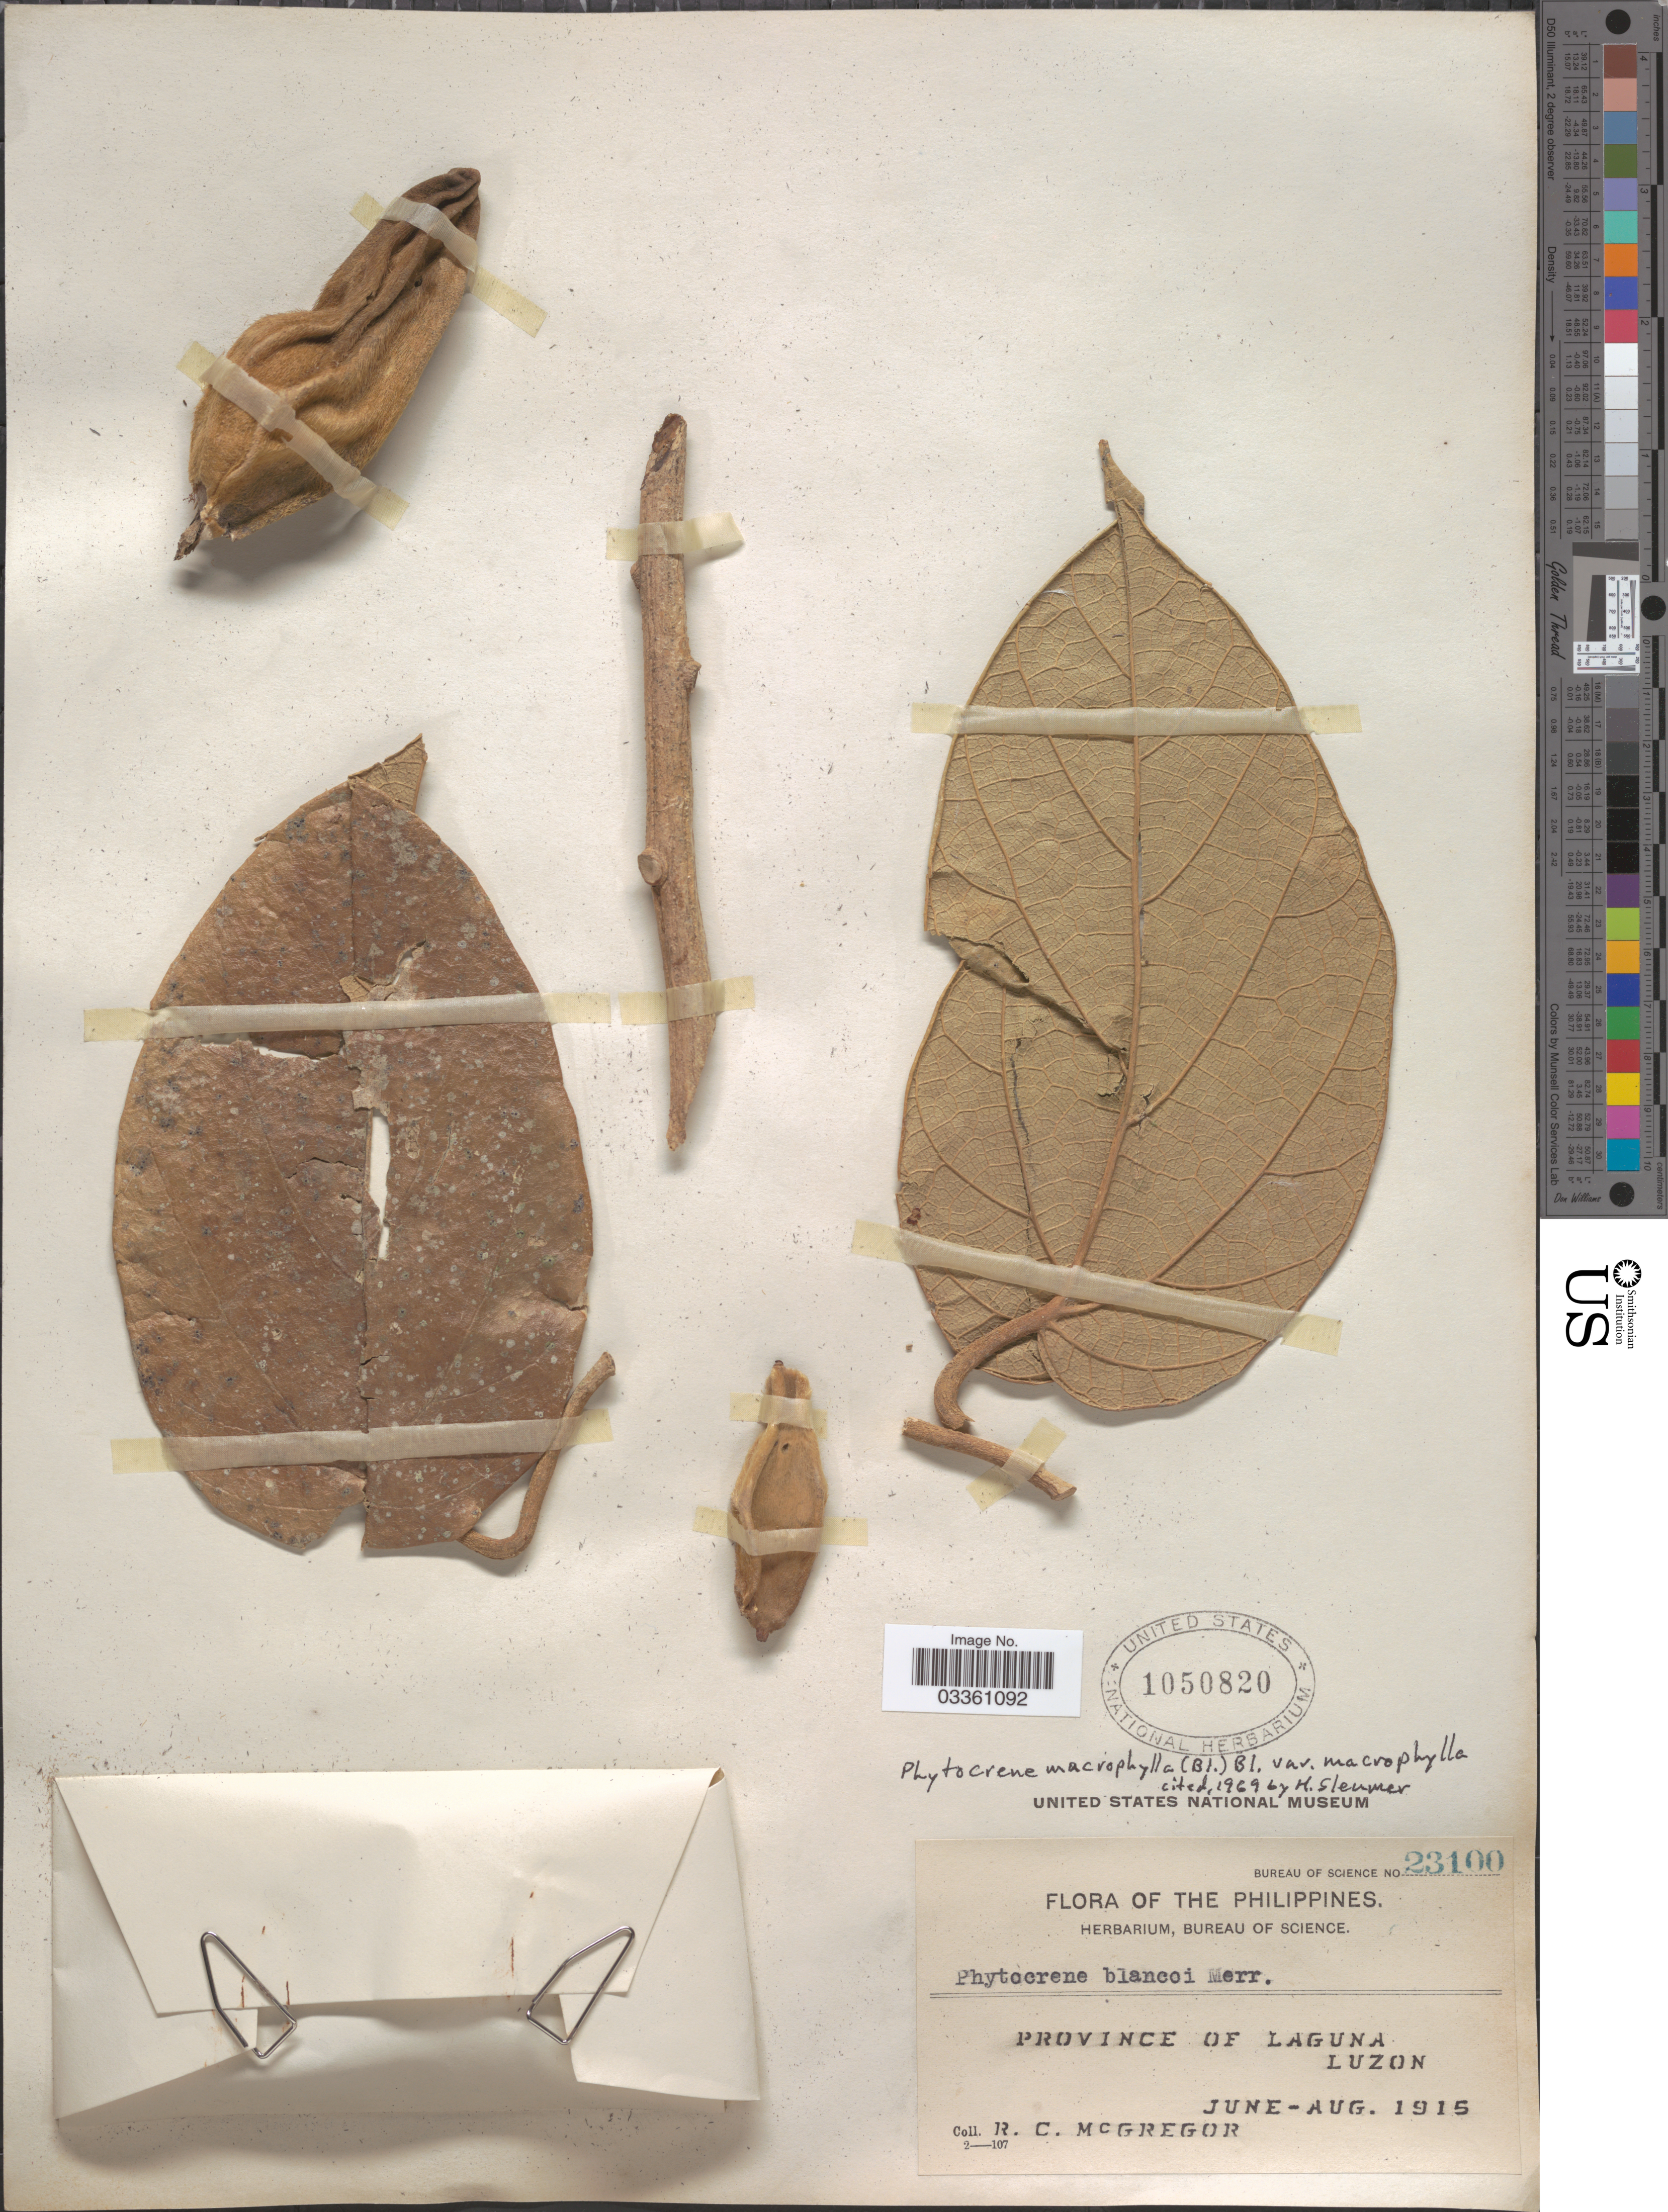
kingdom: Plantae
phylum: Tracheophyta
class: Magnoliopsida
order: Icacinales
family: Icacinaceae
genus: Phytocrene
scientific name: Phytocrene macrophylla var. macrophylla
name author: (Blume) Blume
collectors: R. C. McGregor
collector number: Bureau of Science 23100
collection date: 1915-06/1915-08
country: Philippines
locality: Province of Laguna. Luzon.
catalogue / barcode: US 1050820